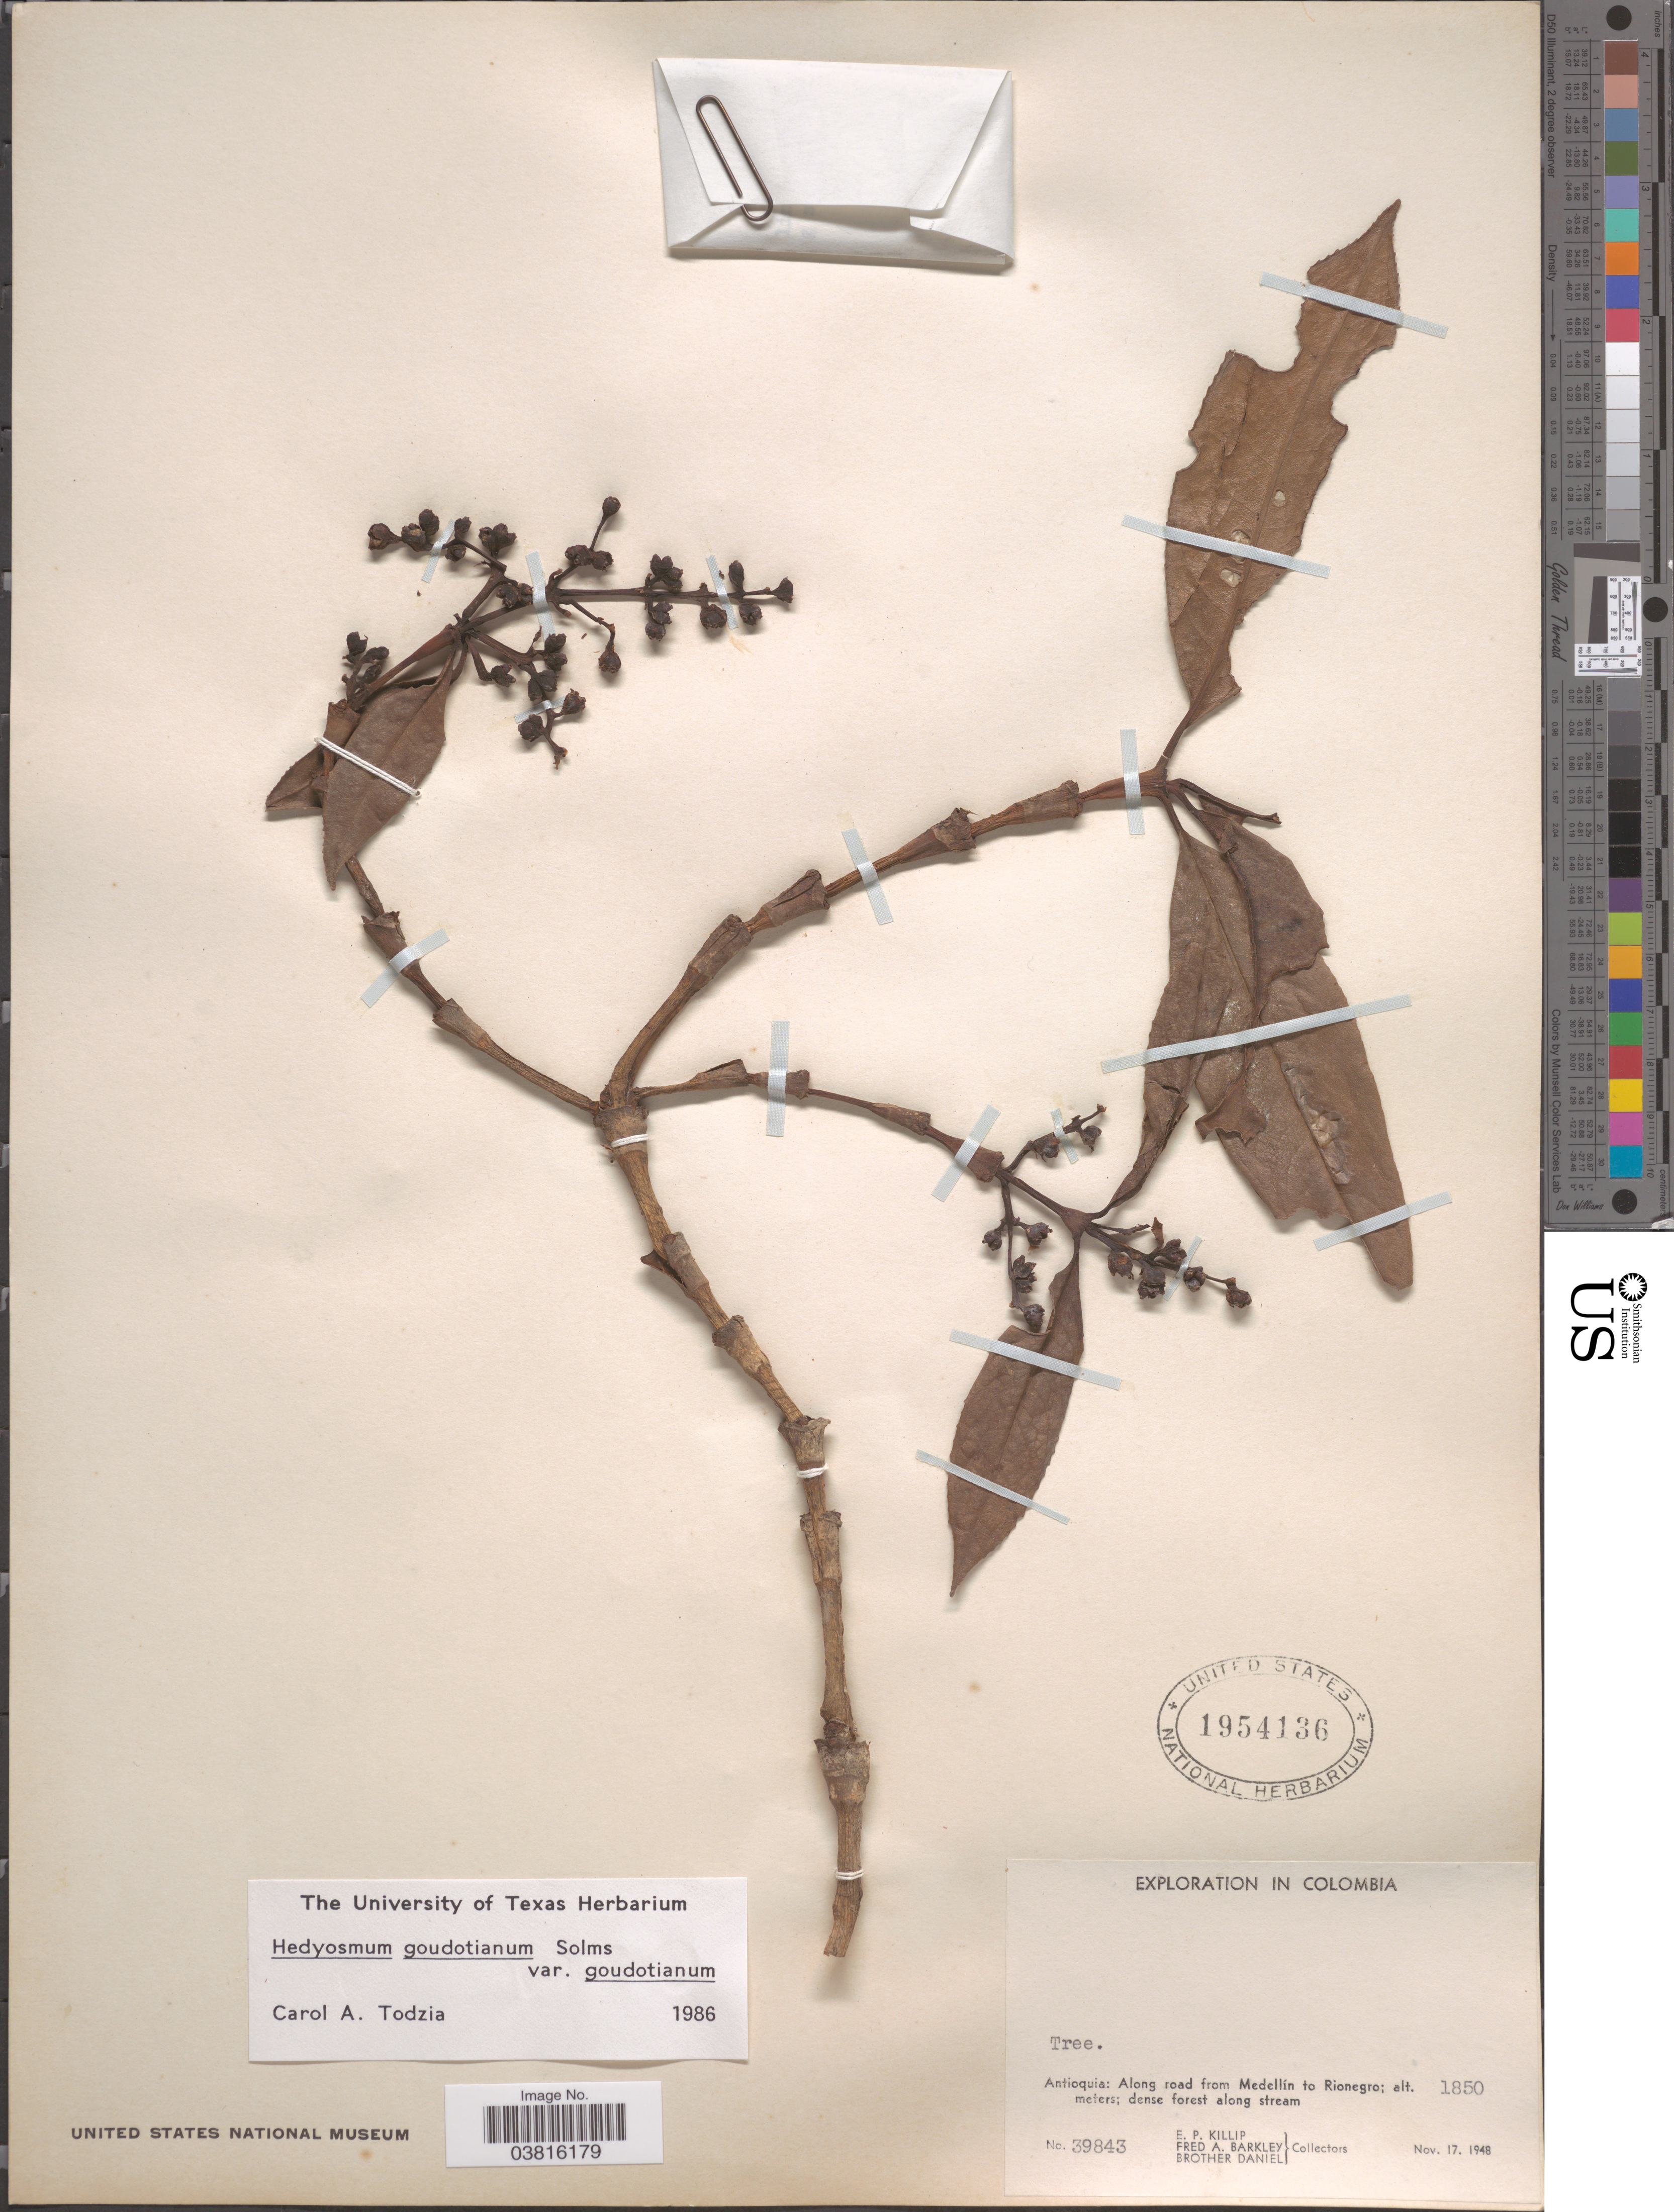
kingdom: Plantae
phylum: Tracheophyta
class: Magnoliopsida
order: Chloranthales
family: Chloranthaceae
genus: Hedyosmum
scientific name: Hedyosmum goudotianum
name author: Solms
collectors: E. P. Killip, F. A. Barkley & Bro. Daniel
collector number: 39843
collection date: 1948-11-17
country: Colombia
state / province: Antioquia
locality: Along road from Medellín to Rionegro. Along stream.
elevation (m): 1850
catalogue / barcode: US 1954136